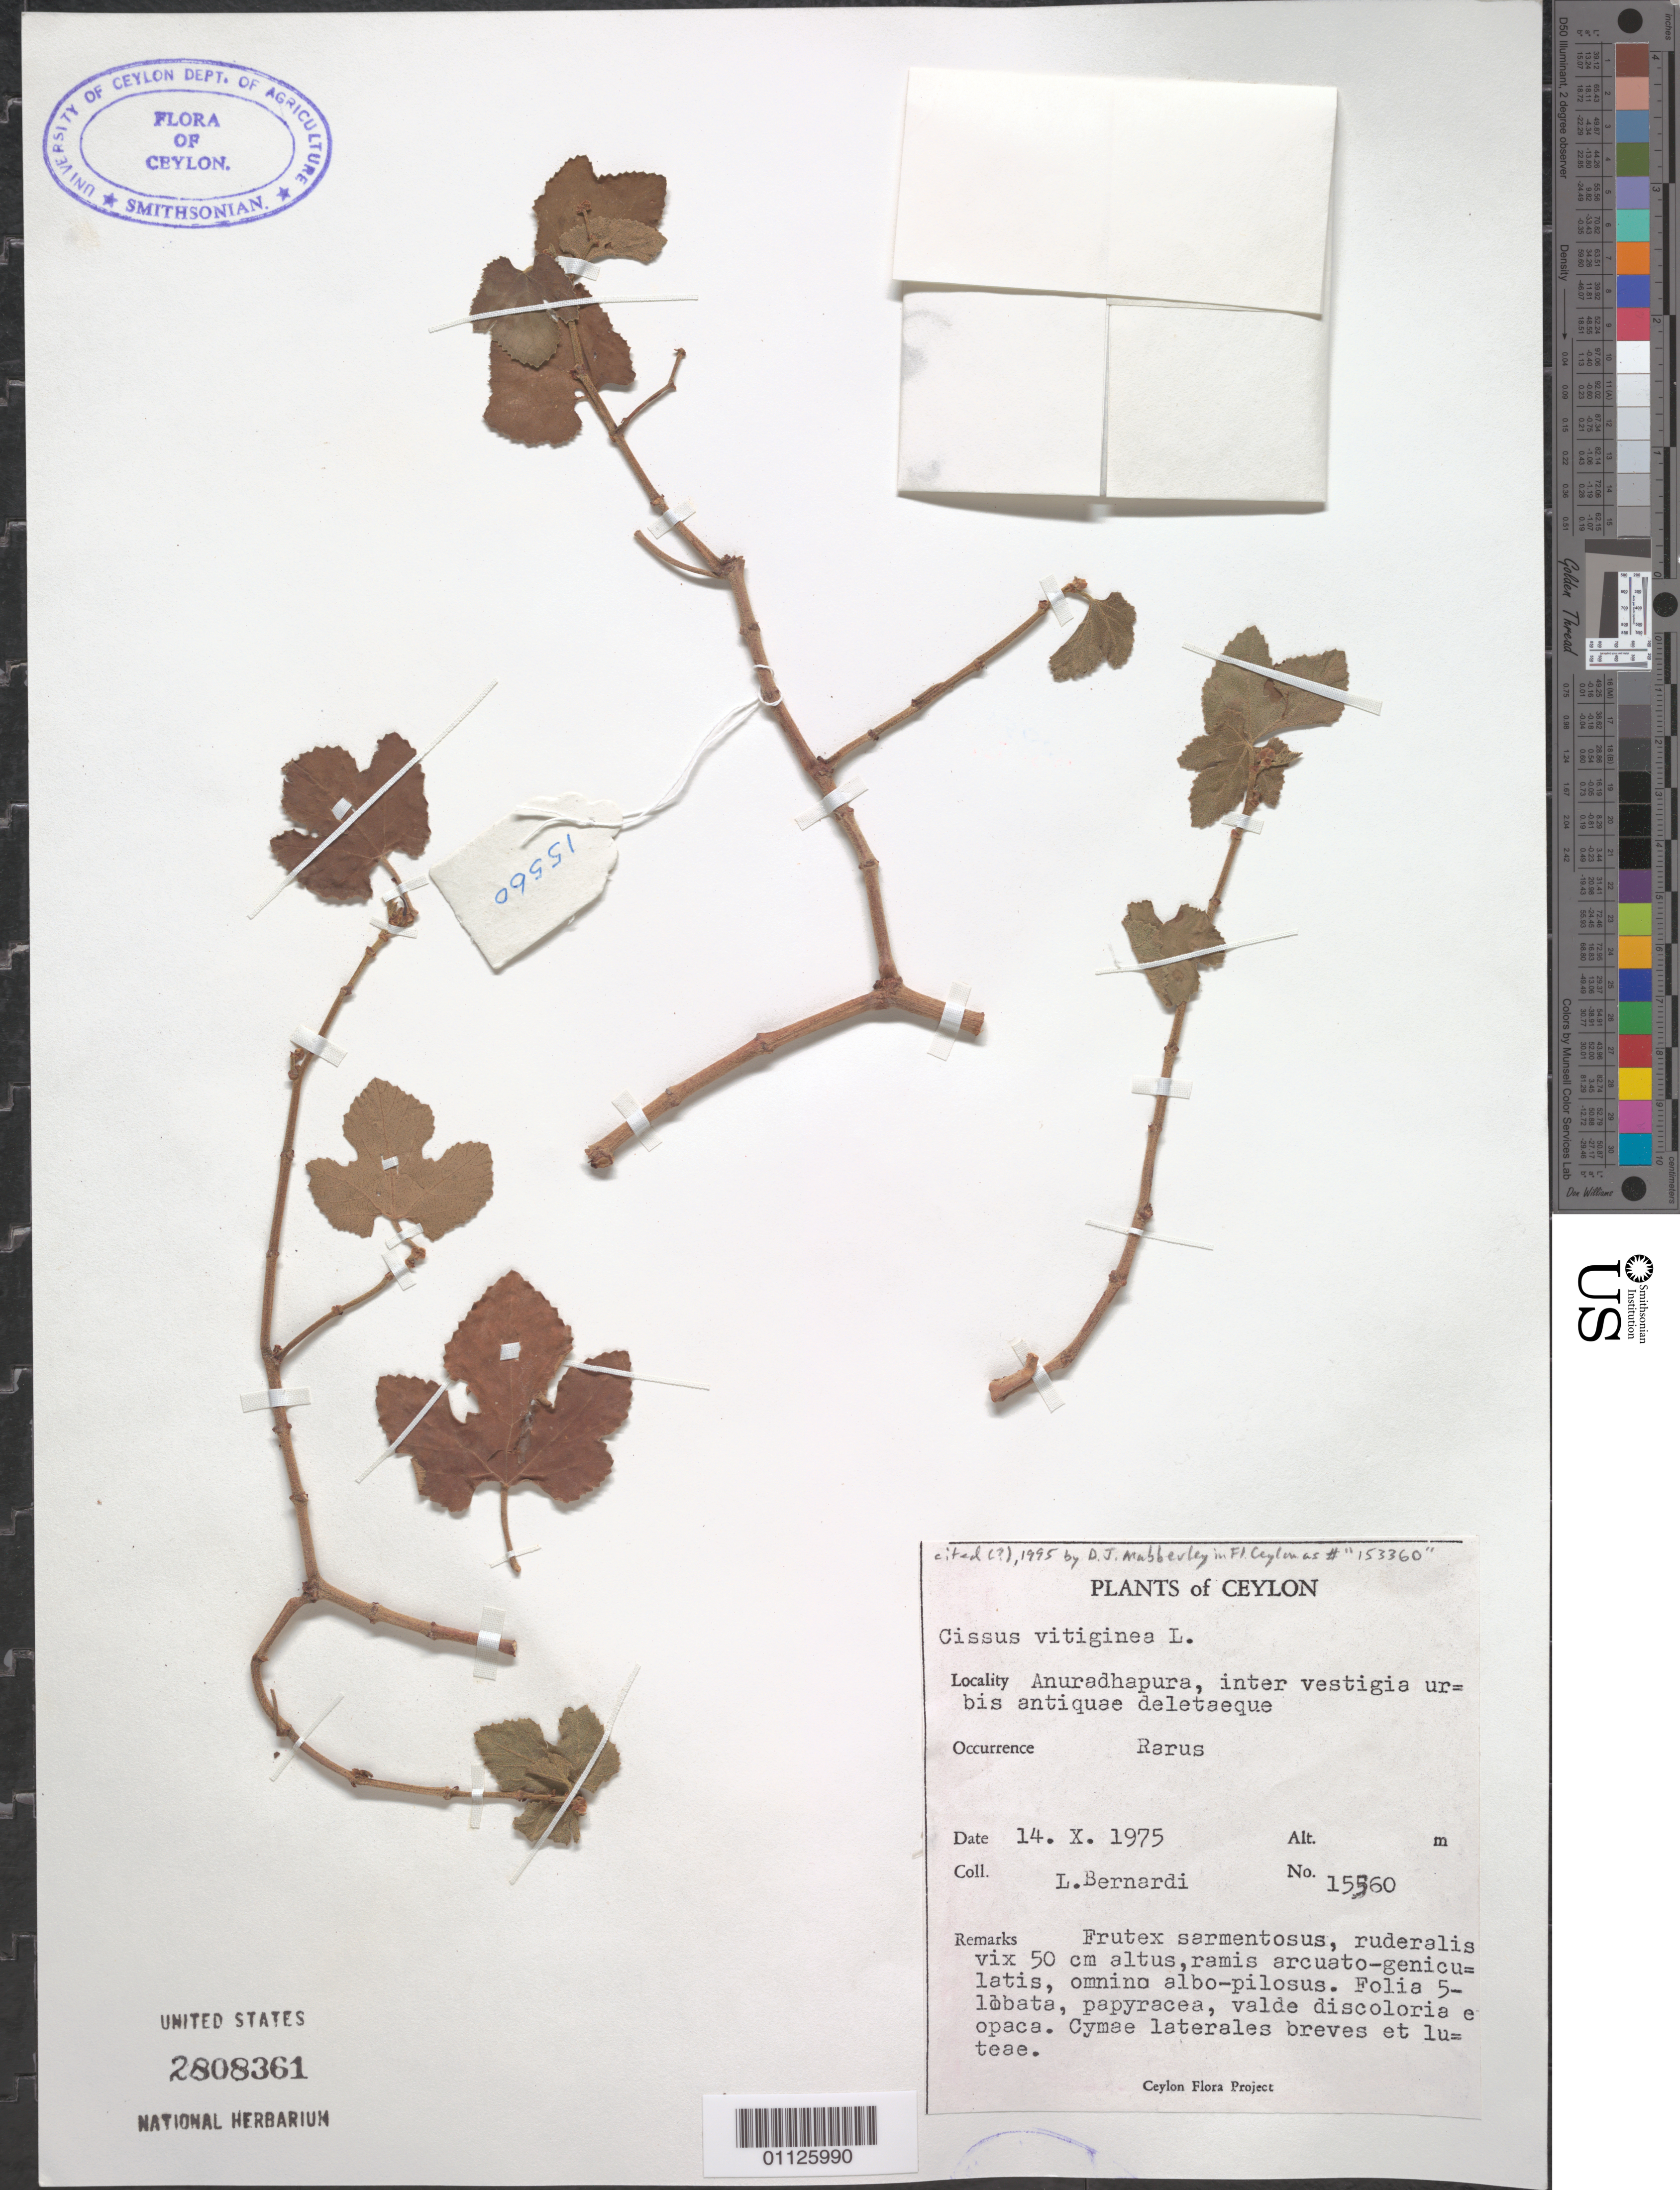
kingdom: Plantae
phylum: Tracheophyta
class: Magnoliopsida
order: Vitales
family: Vitaceae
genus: Cissus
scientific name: Cissus vitiginea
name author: L.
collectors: A. L. Bernardi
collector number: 15560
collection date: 1975-10-14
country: Sri Lanka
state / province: North Central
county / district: Anuradhapura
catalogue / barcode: US 2808361